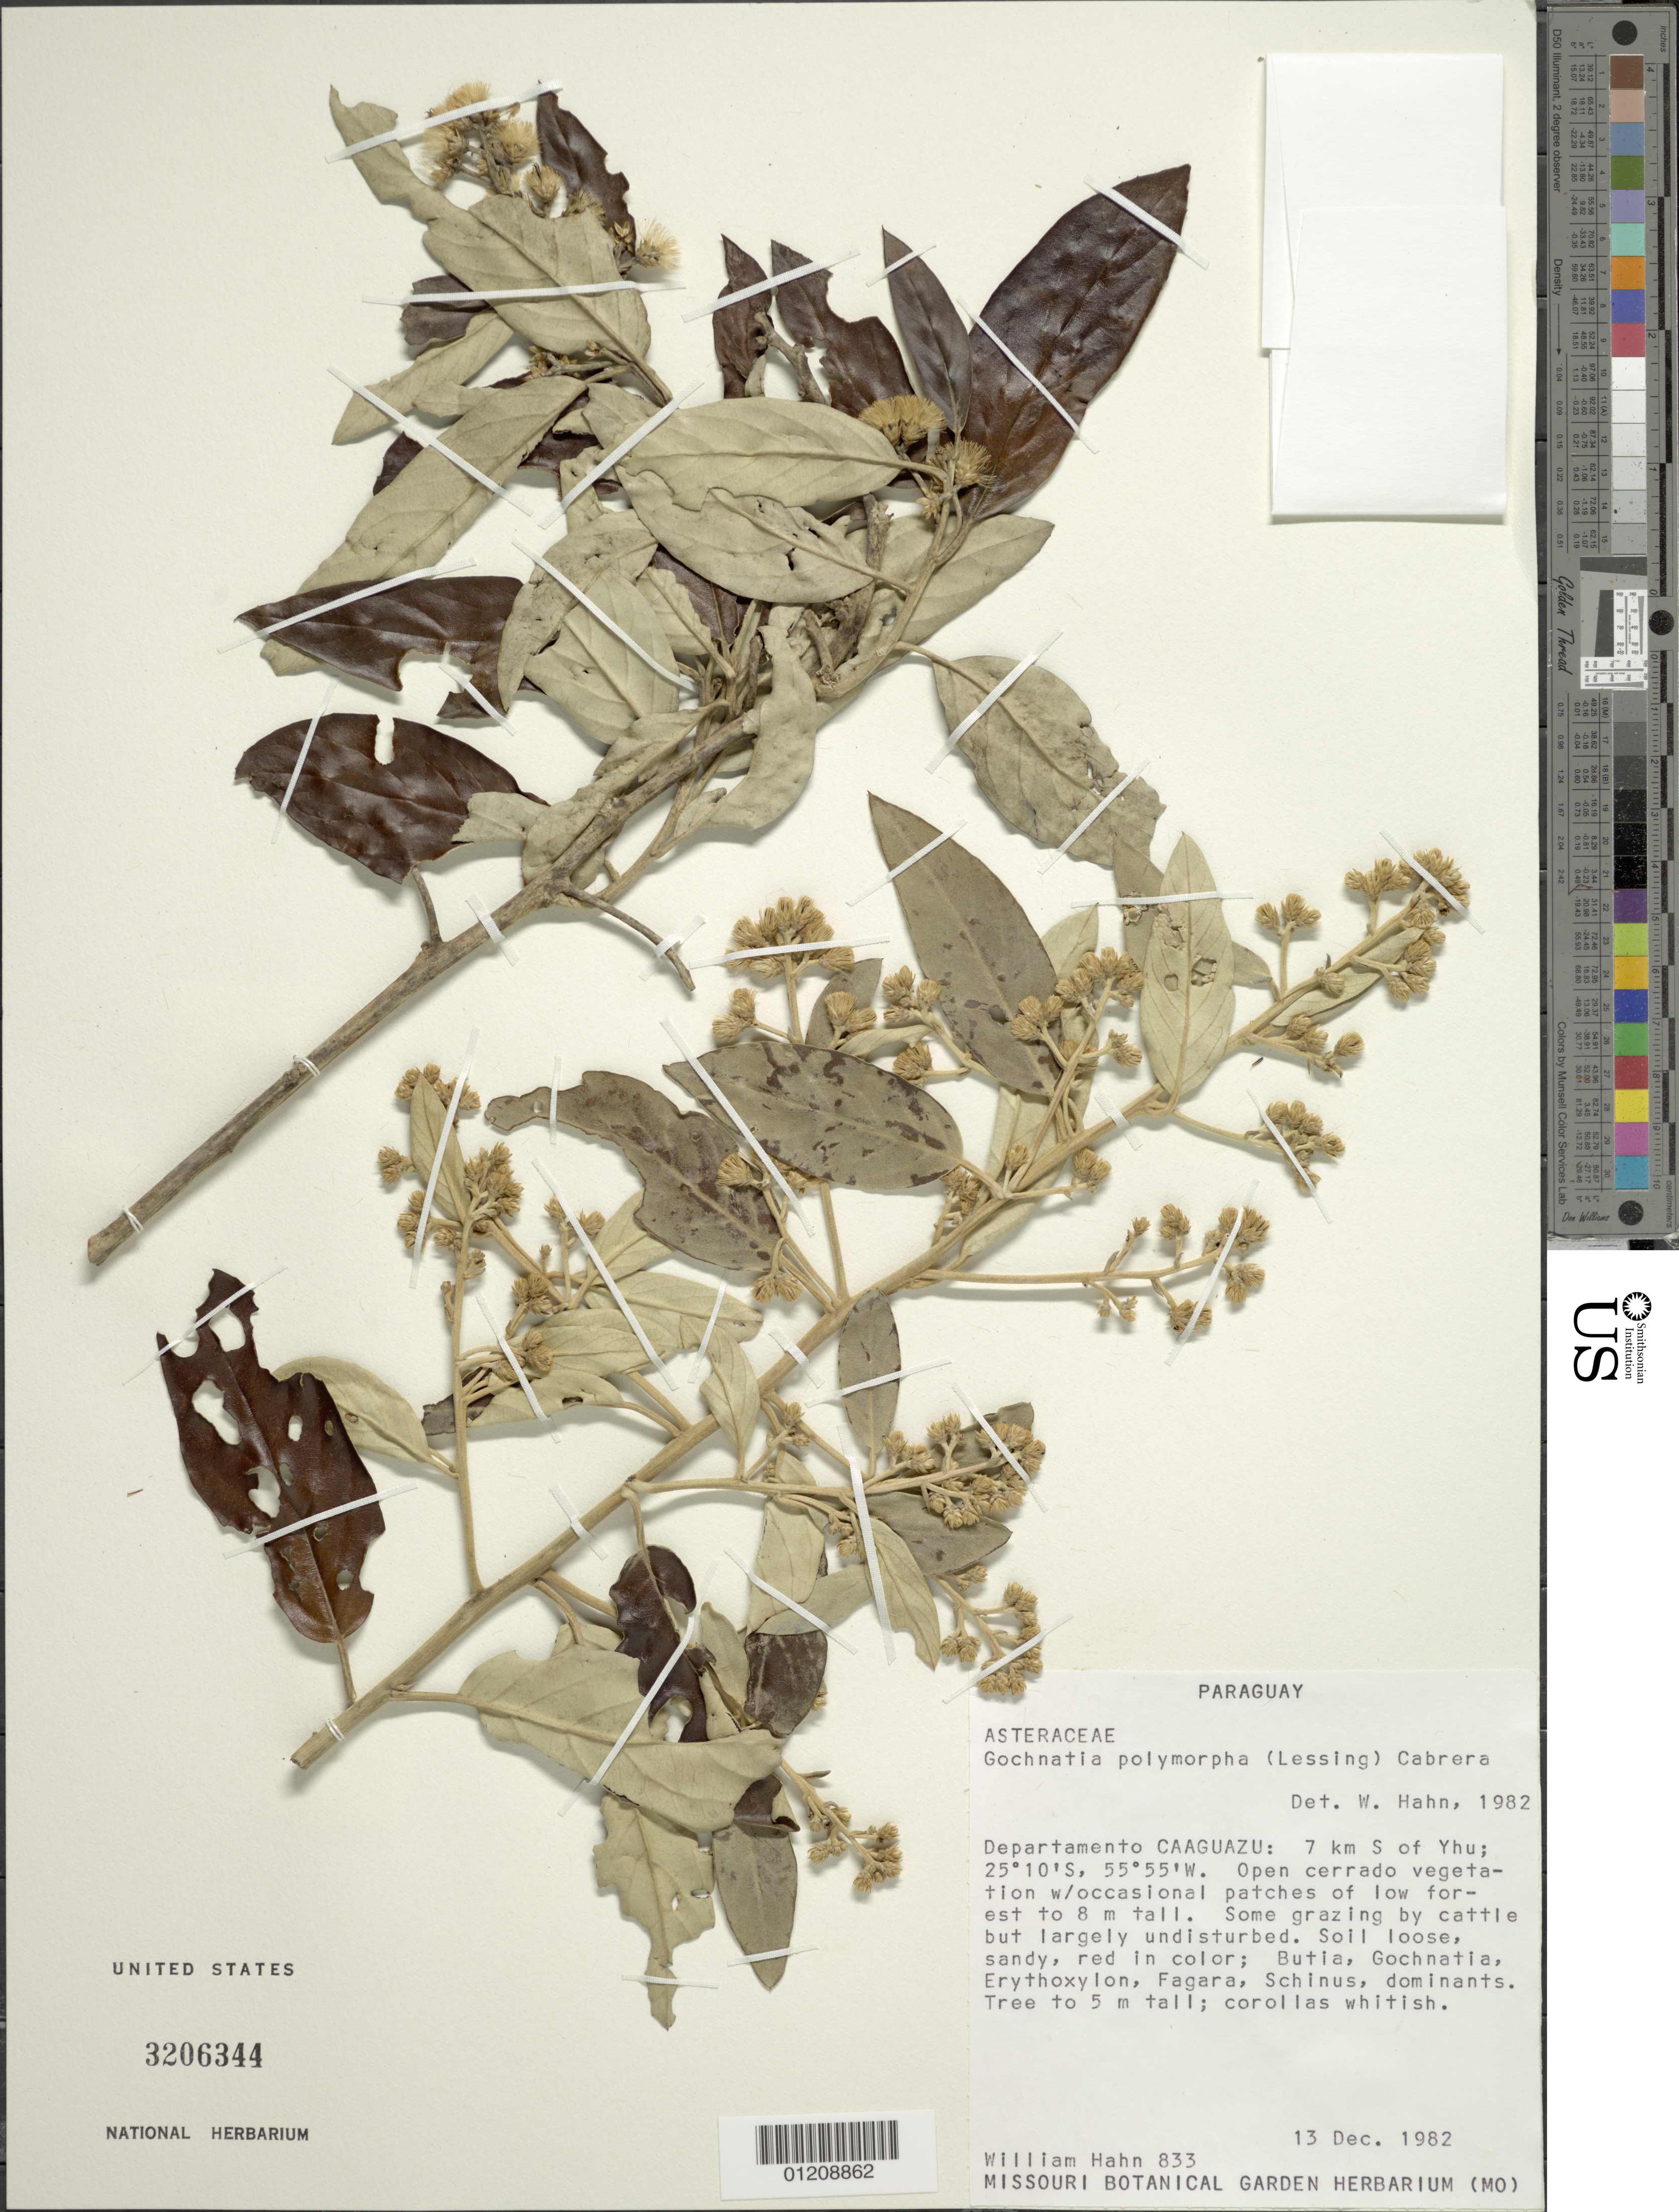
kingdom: Plantae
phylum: Tracheophyta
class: Magnoliopsida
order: Asterales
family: Asteraceae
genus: Moquiniastrum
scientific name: Moquiniastrum polymorphum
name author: (Less.) G. Sancho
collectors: W. Hahn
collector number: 833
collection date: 1982-12-13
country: Paraguay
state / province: Caaguazu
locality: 7 km S of Yhu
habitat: Open cerrado vegetation with occasional patches of low forest to 8 m tall. Some grazing by cattle but largely undisturbed.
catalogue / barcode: US 3206344